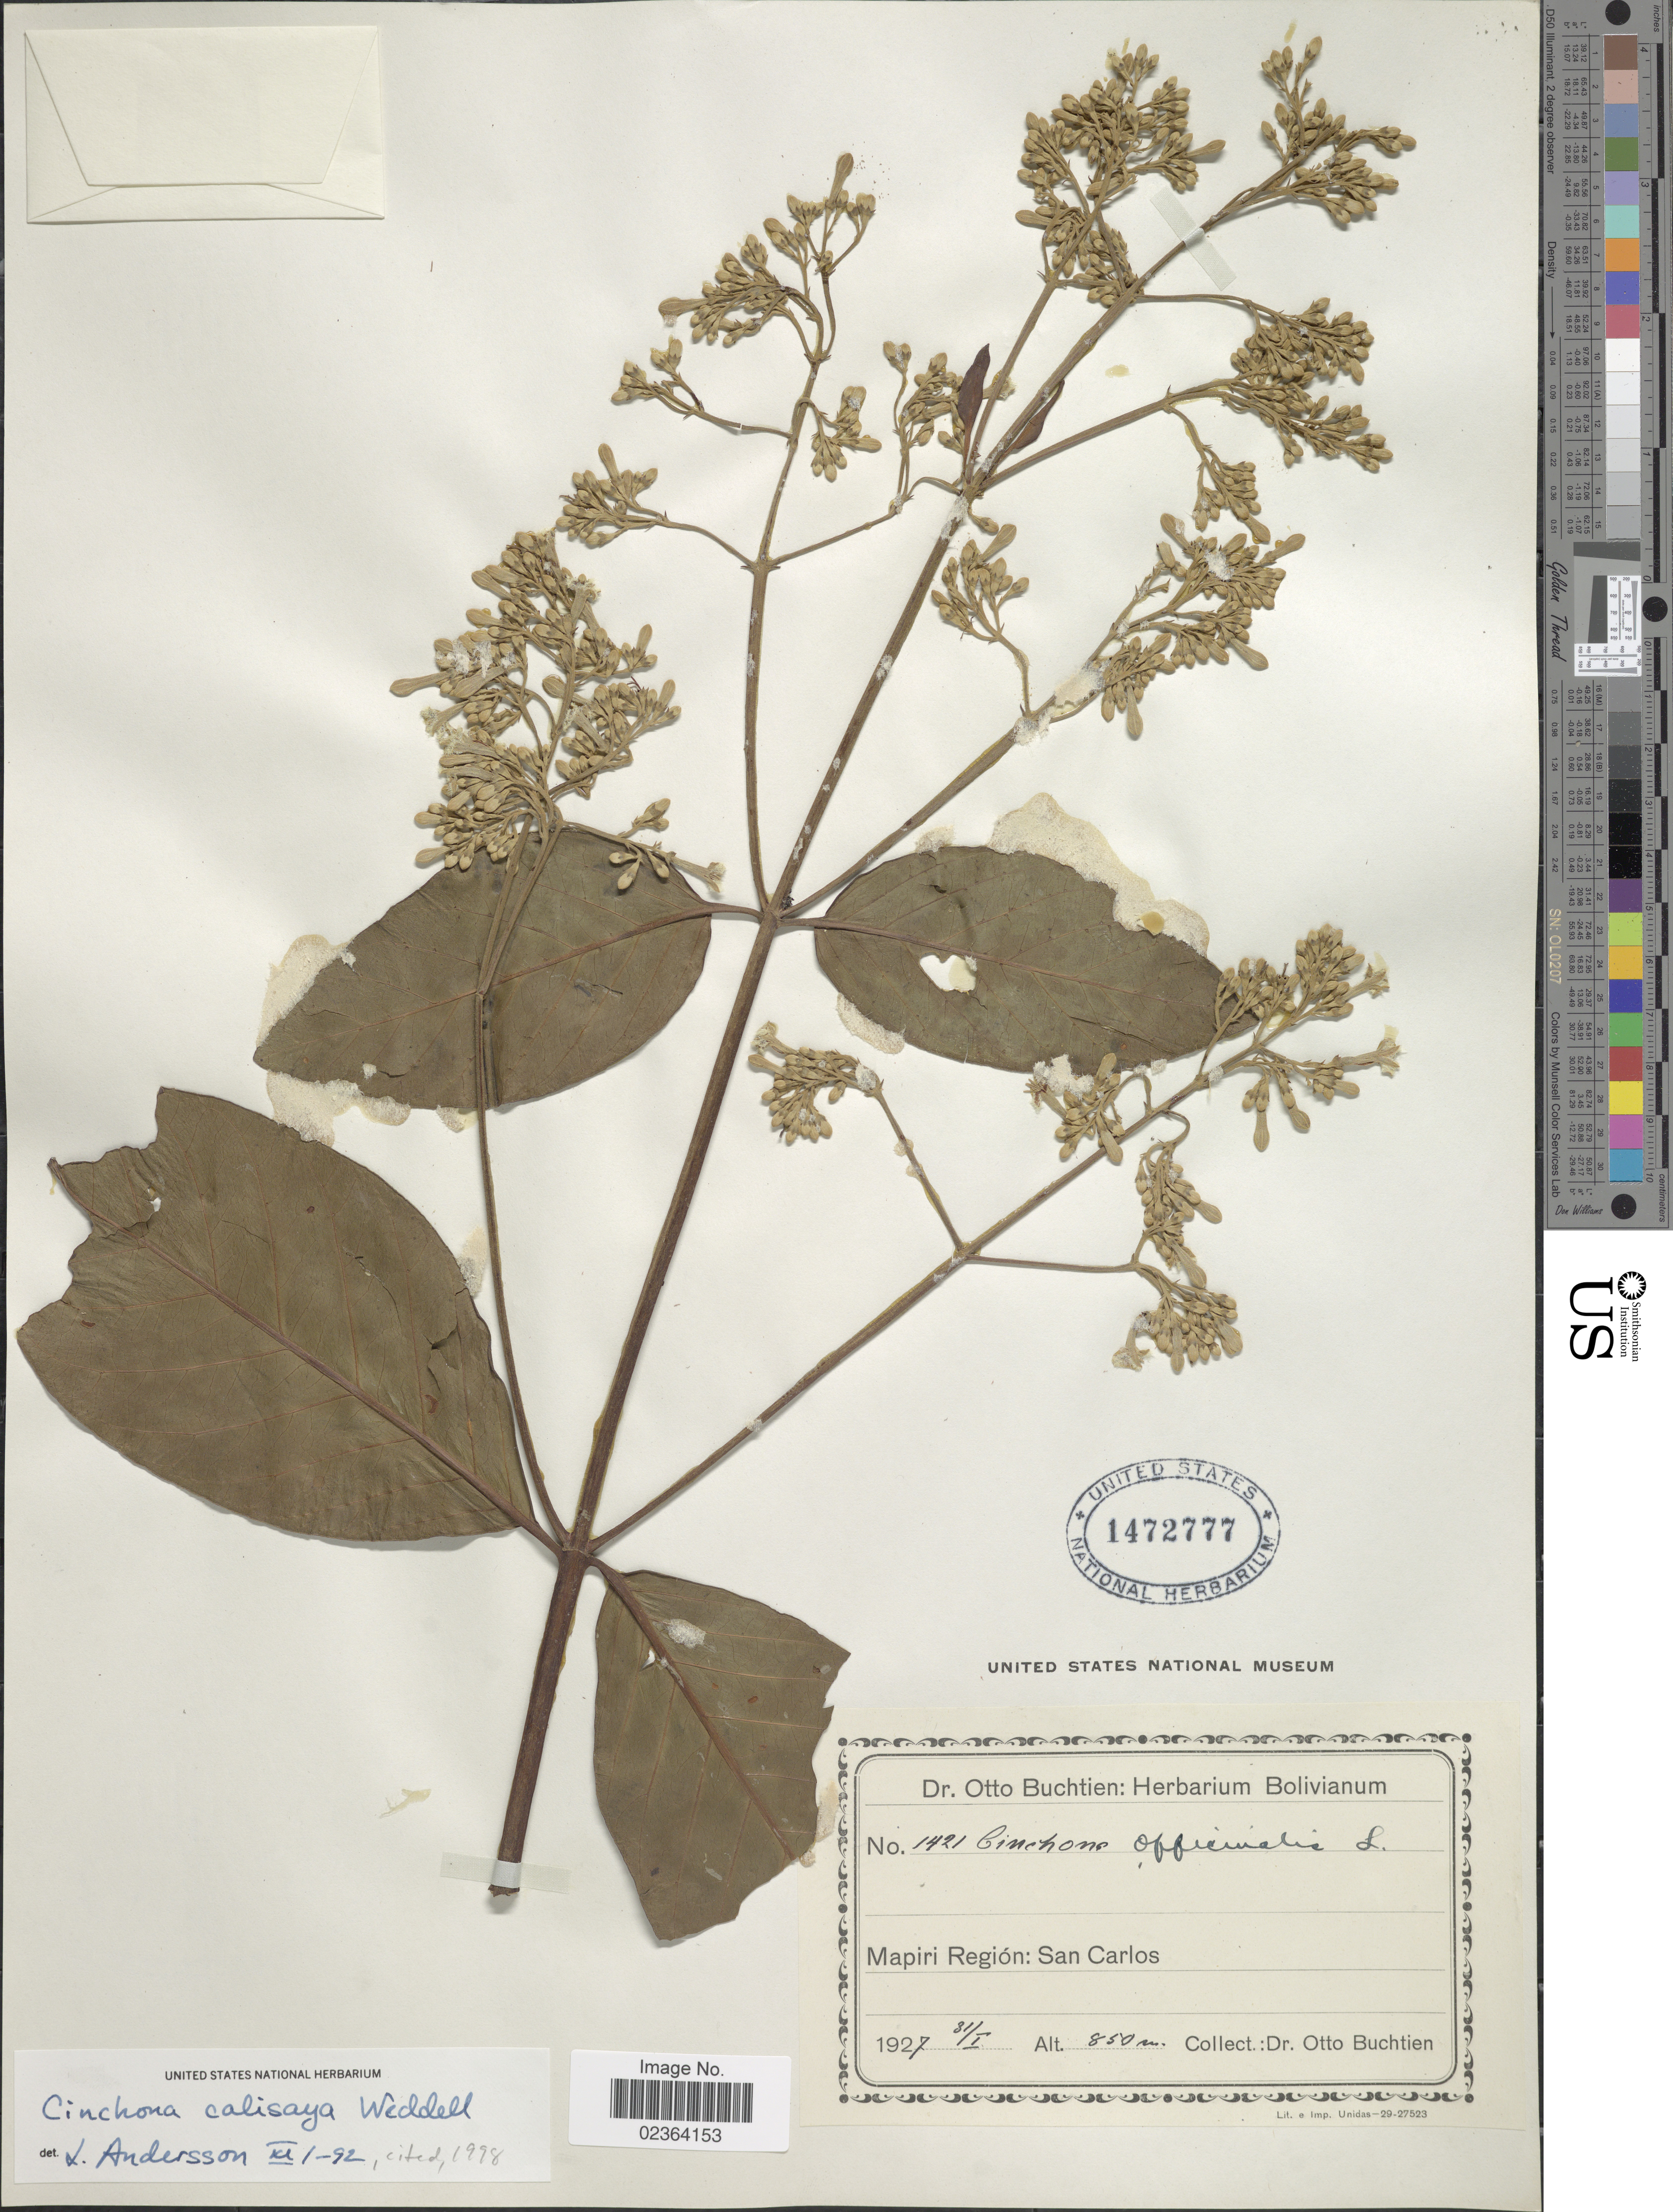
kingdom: Plantae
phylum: Tracheophyta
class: Magnoliopsida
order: Gentianales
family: Rubiaceae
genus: Cinchona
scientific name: Cinchona calisaya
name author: Wedd.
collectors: O. Buchtien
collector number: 1421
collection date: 1927-01-31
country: Bolivia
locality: Mapiri Region: San Carlos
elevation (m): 850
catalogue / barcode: US 1472777